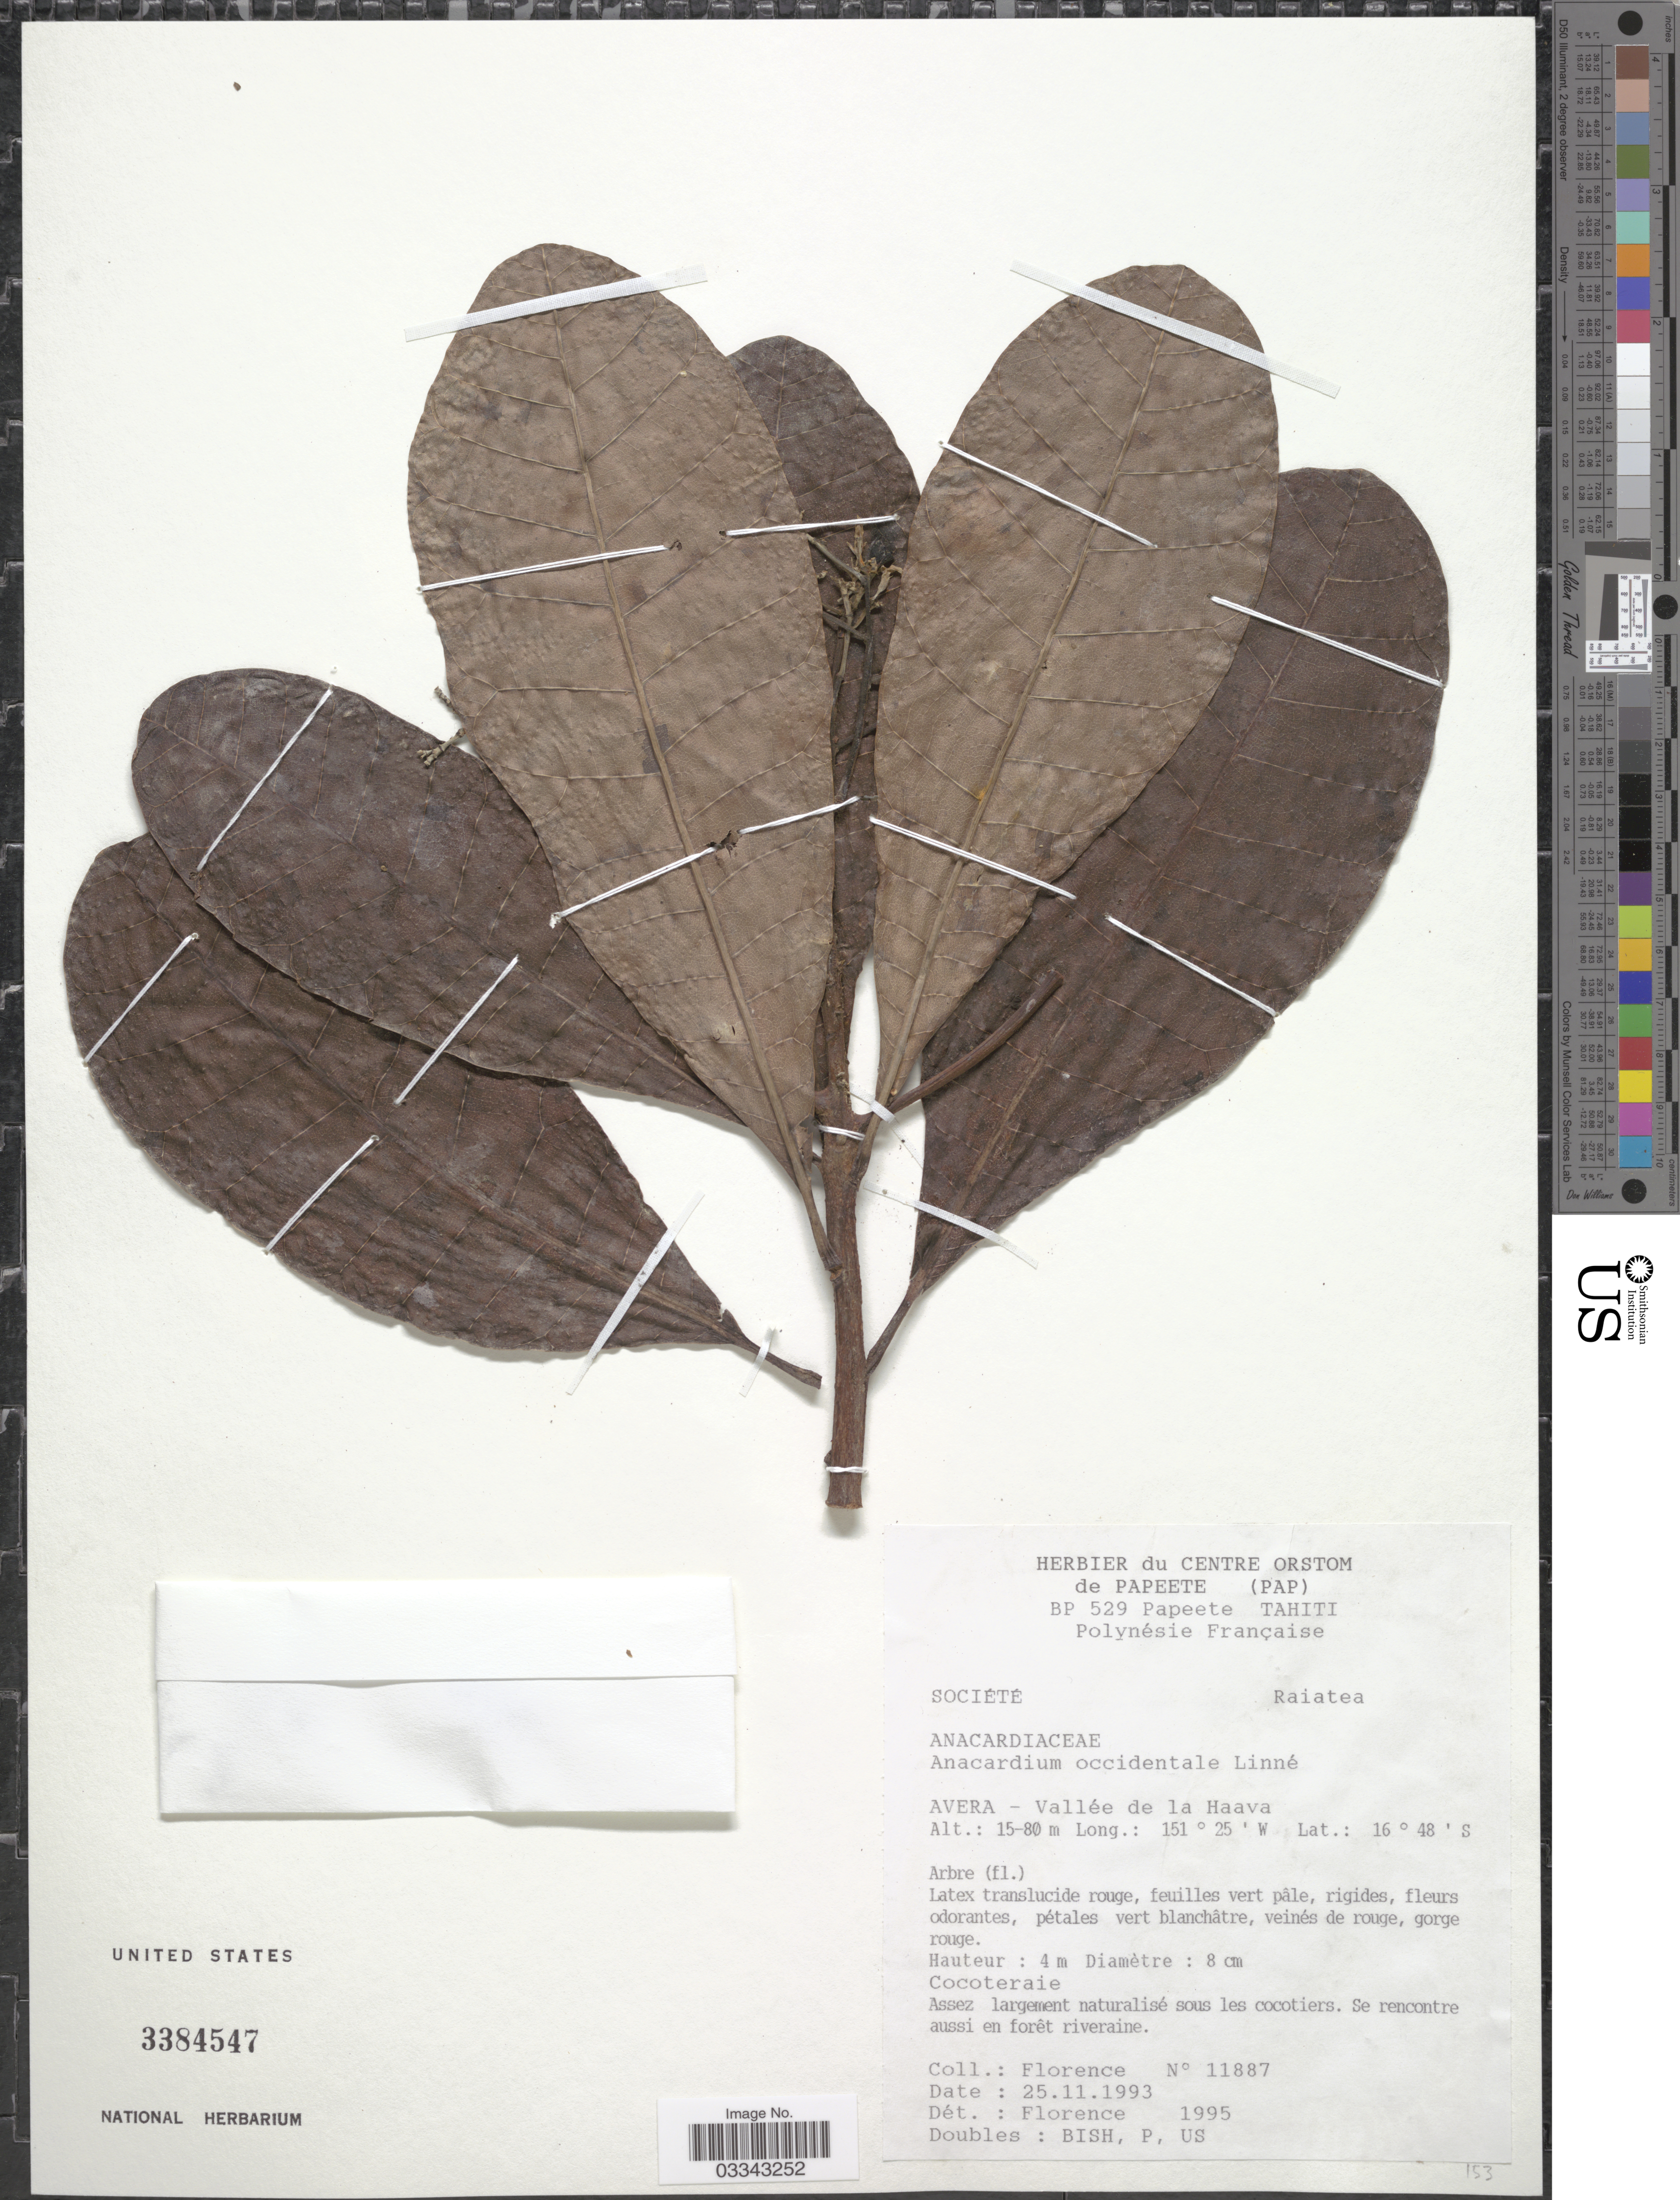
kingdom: Plantae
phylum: Tracheophyta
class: Magnoliopsida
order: Sapindales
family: Anacardiaceae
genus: Anacardium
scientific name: Anacardium occidentale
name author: L.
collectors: -. Florence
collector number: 11887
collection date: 1993-11-25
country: French Polynesia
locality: BP 529 Papeete Tahiti. Avera - Vallée de la Haaya.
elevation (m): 15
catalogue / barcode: US 3384547